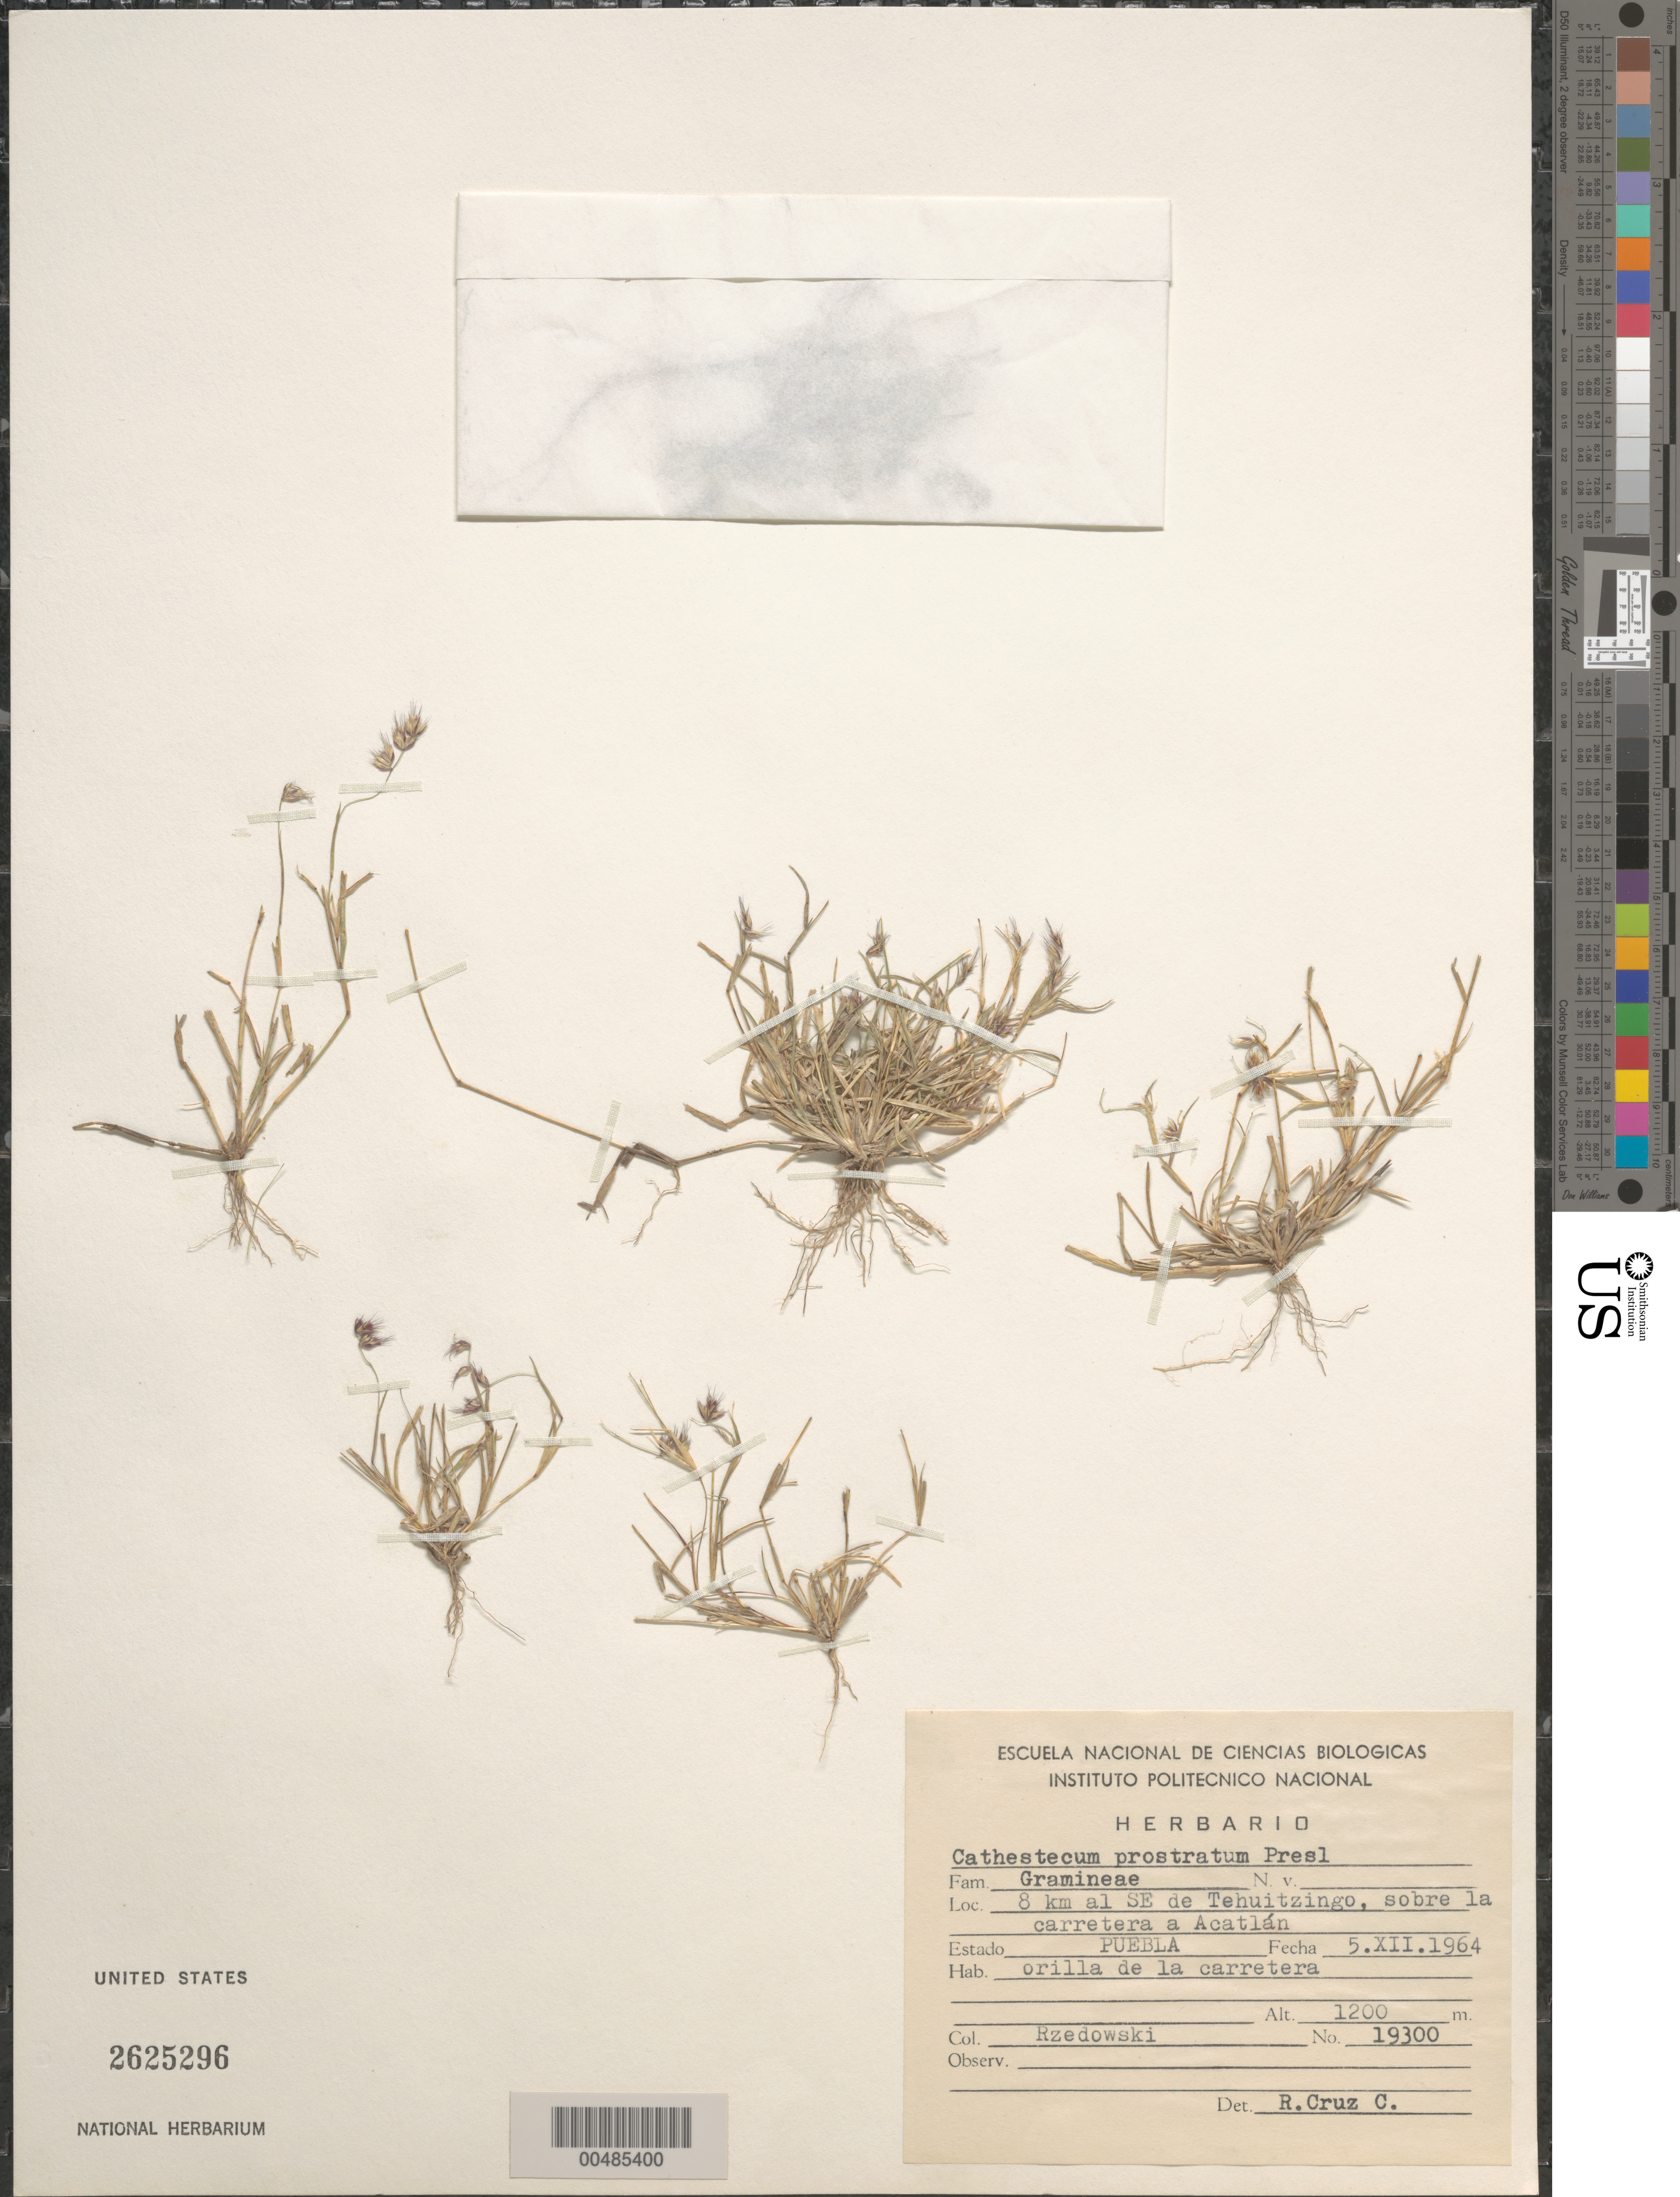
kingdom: Plantae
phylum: Tracheophyta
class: Liliopsida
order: Poales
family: Poaceae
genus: Cathestecum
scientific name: Cathestecum prostratum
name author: J. Presl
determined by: Cruz-C., R.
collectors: J. Rzedowski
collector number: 19300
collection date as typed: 5 Dec 1964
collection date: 1964-12-05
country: Mexico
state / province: Puebla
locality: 8 km al SE de Tehuitzingo, sobre la carretera a Acatlán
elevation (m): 1200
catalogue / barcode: US 2625296